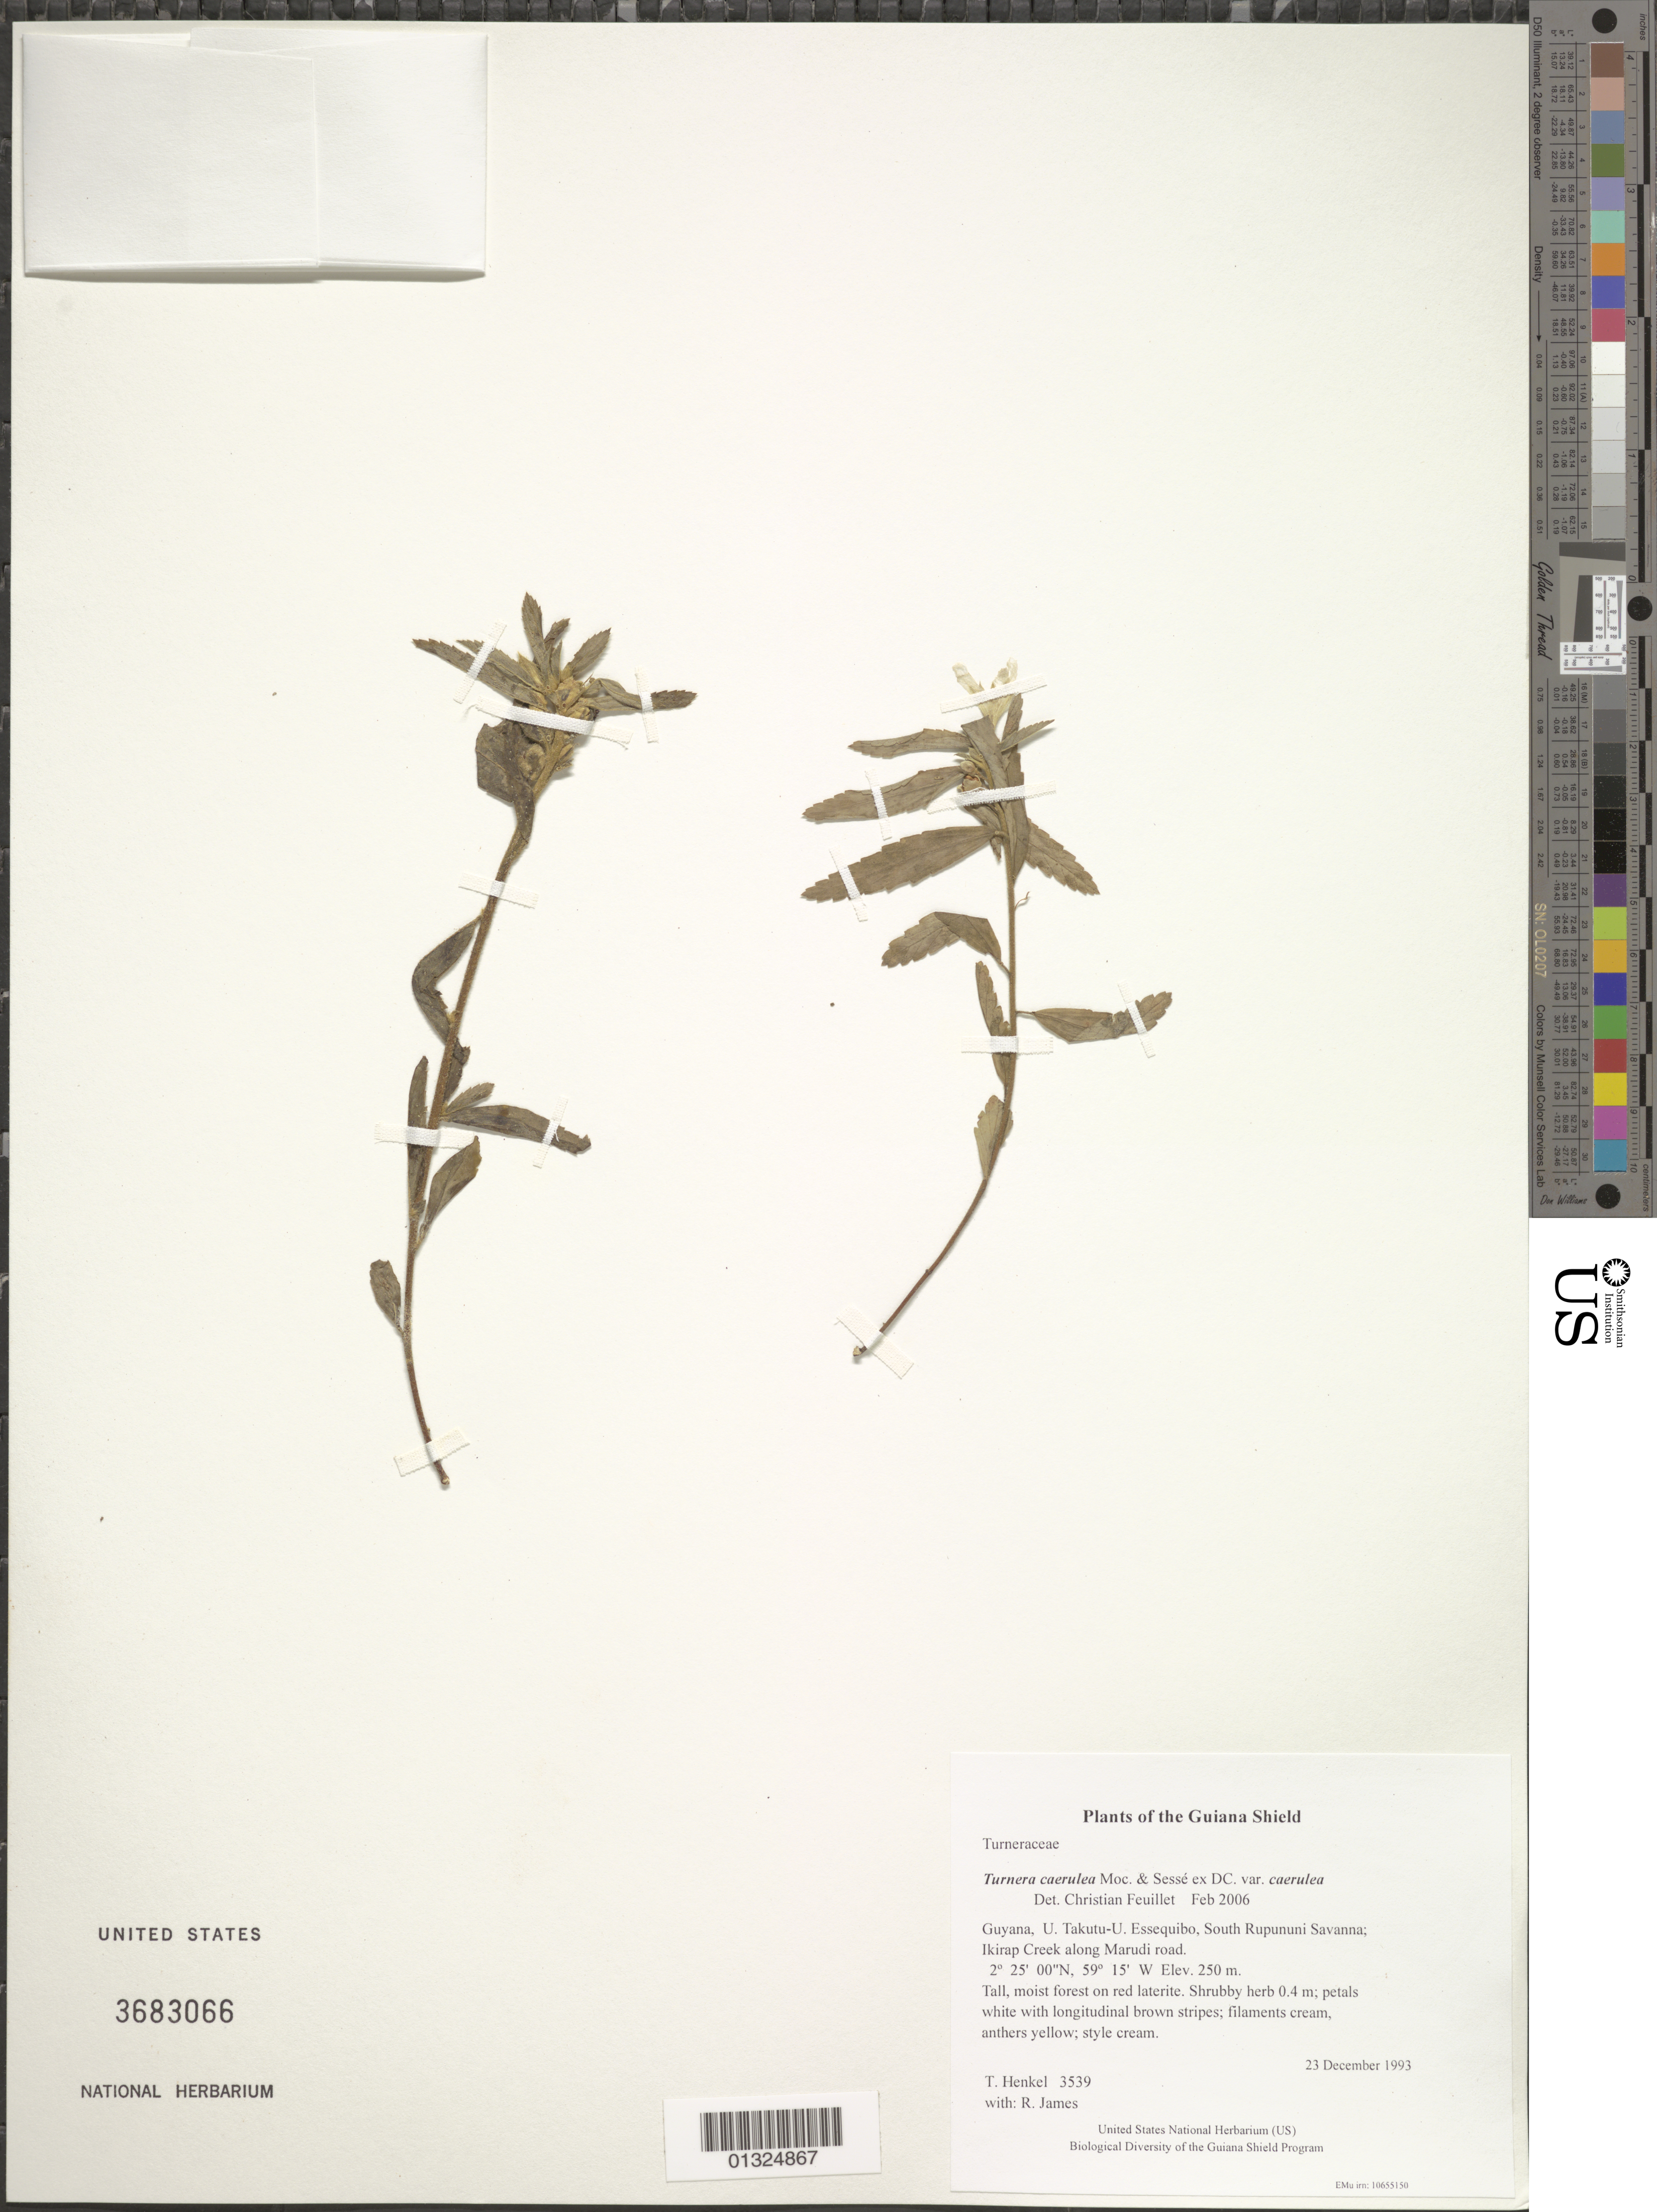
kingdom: Plantae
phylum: Tracheophyta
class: Magnoliopsida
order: Malpighiales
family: Turneraceae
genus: Turnera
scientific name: Turnera caerulea var. caerulea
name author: Moc. & Sessé ex DC.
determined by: Feuillet, C.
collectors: T. Henkel & R. James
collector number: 3539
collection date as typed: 23 December 1993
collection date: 1993-12-23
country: Guyana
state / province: U. Takutu-U. Essequibo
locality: South Rupununi Savanna; Ikirap Creek along Marudi road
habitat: Tall, moist forest on red laterite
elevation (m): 250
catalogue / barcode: US 3683066